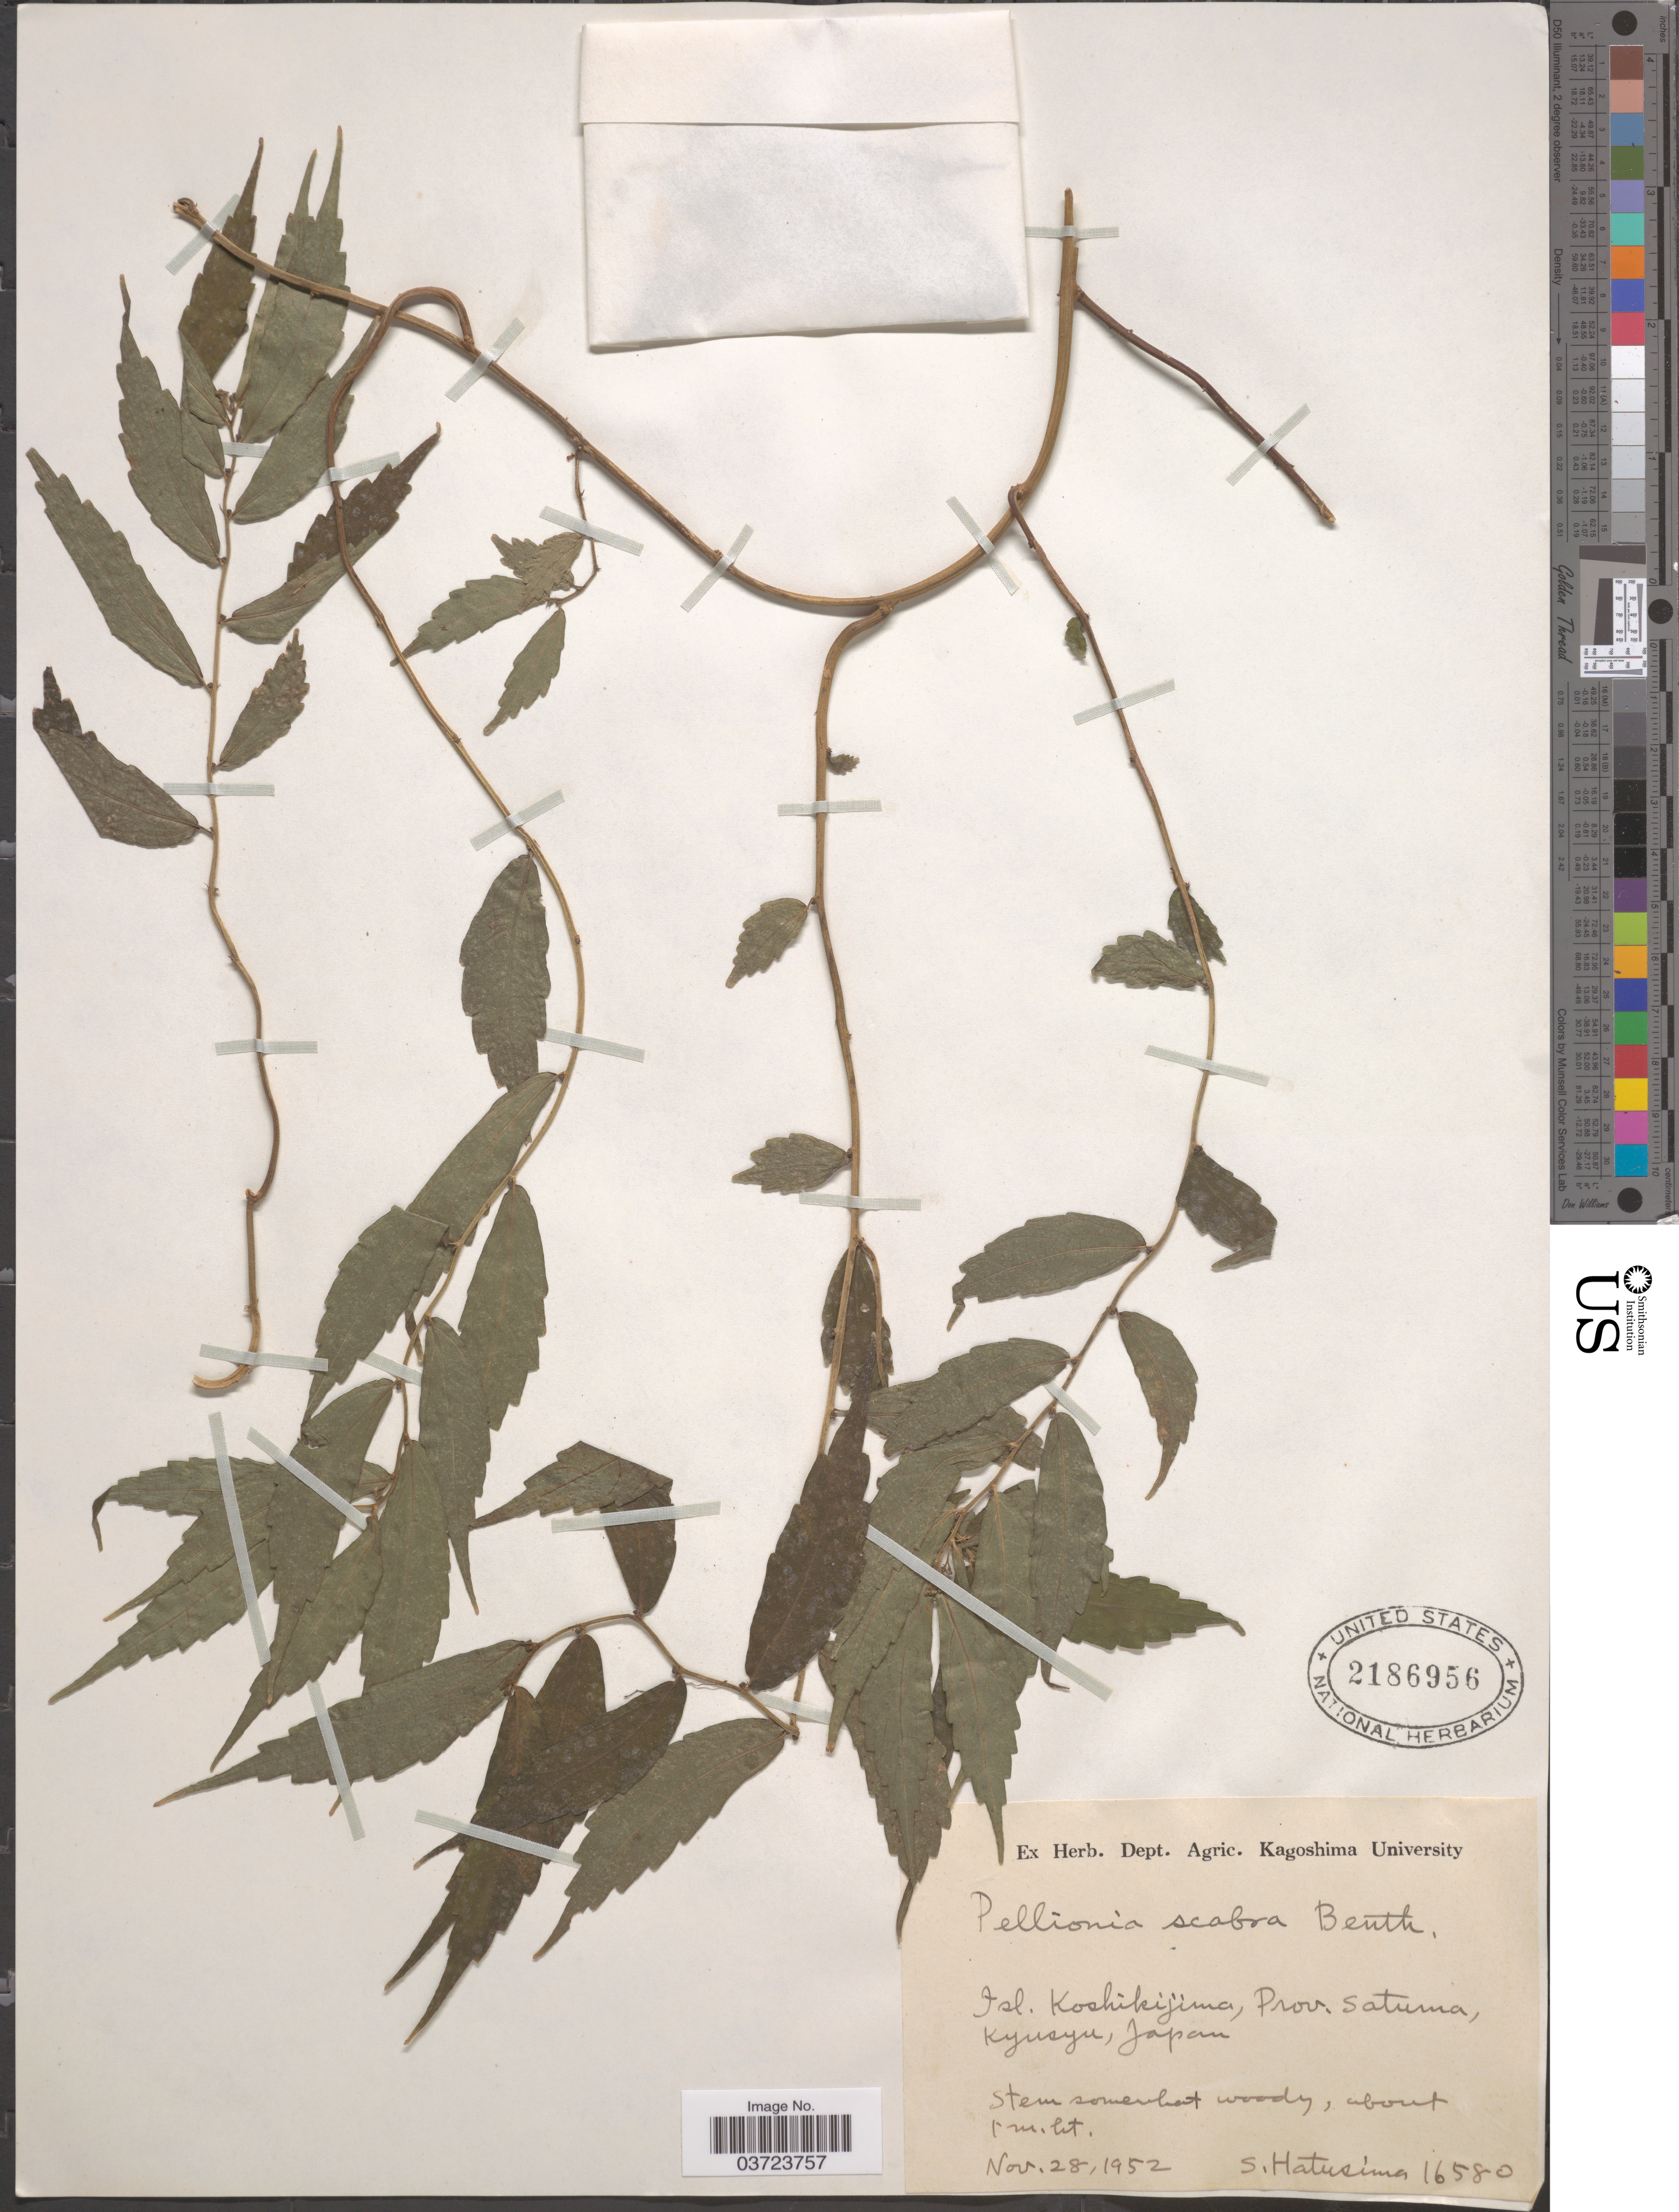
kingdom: Plantae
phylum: Tracheophyta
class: Magnoliopsida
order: Rosales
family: Urticaceae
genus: Pellionia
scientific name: Pellionia scabra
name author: Benth.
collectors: S. Hatusima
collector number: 16580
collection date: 1952-11-28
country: Japan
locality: Isl. Koshikijima, Prov. Satuma, Kyusyu.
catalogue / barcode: US 2186956